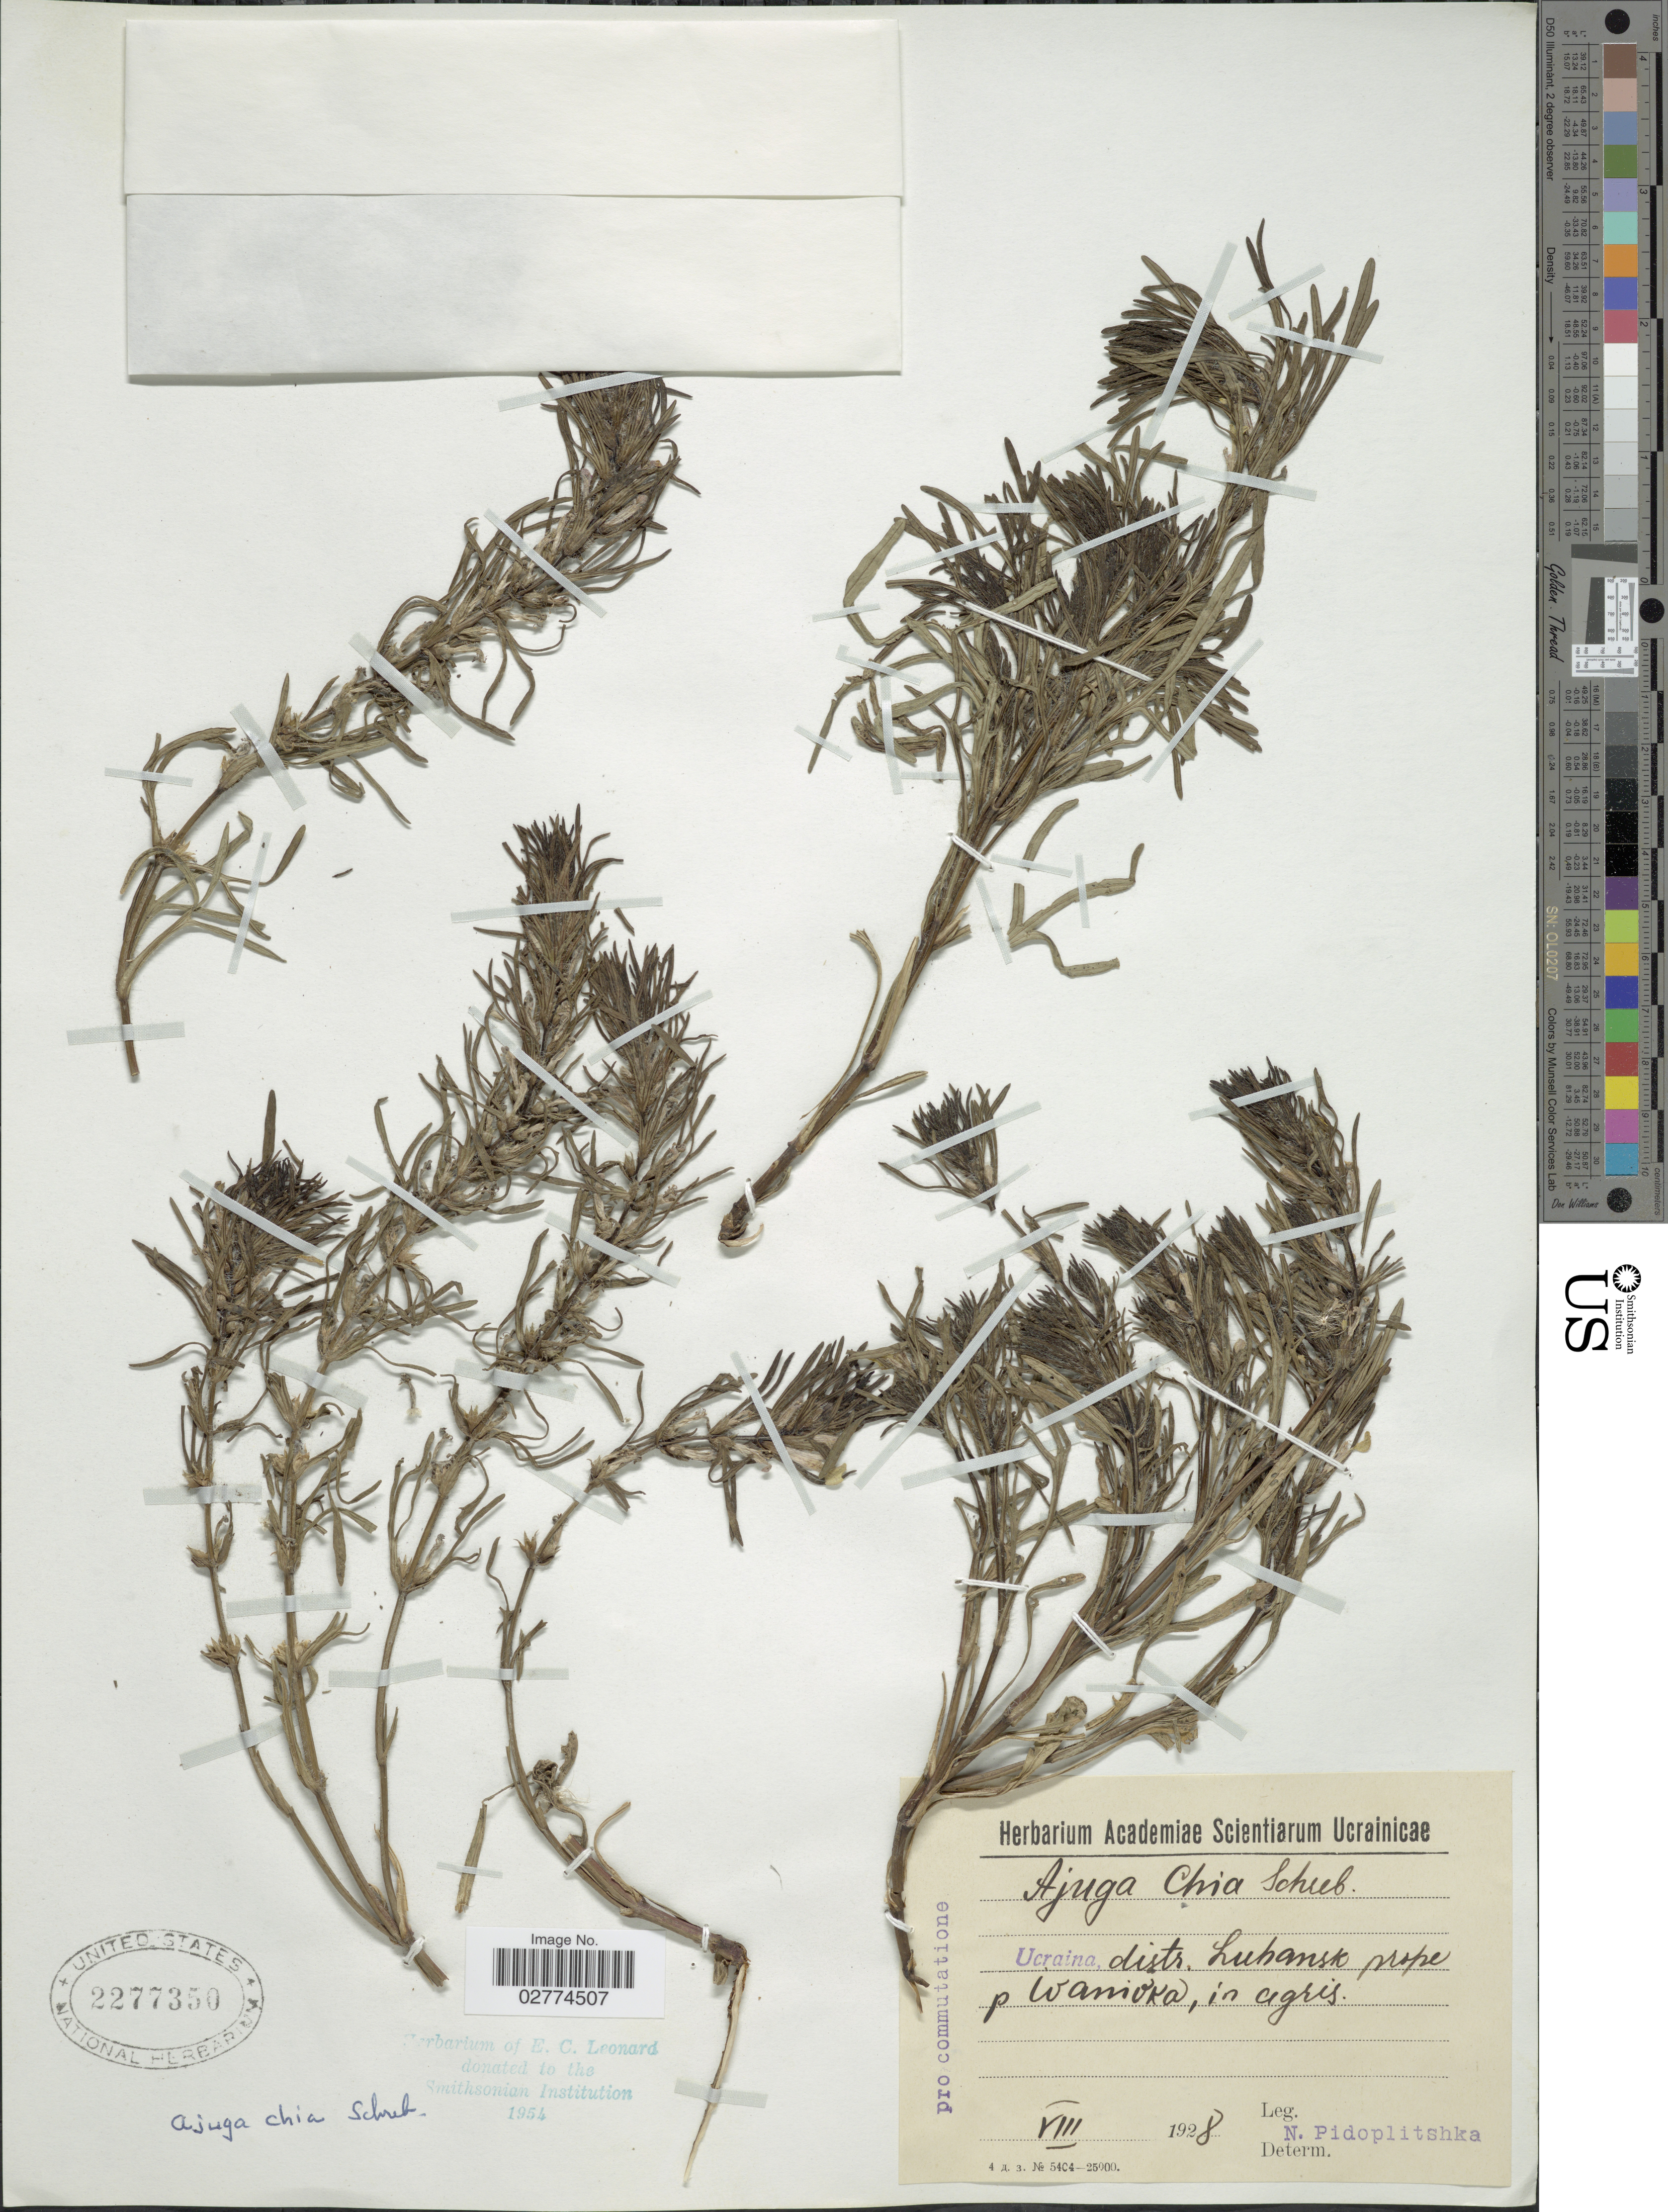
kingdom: Plantae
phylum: Tracheophyta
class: Magnoliopsida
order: Lamiales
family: Lamiaceae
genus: Ajuga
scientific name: Ajuga chia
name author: Schreb.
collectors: N. Pidoplitshka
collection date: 1928-08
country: Ukraine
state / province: Luhans'k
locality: Distr. Luhansk prope p Wanioka, in agris.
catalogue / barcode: US 2277350